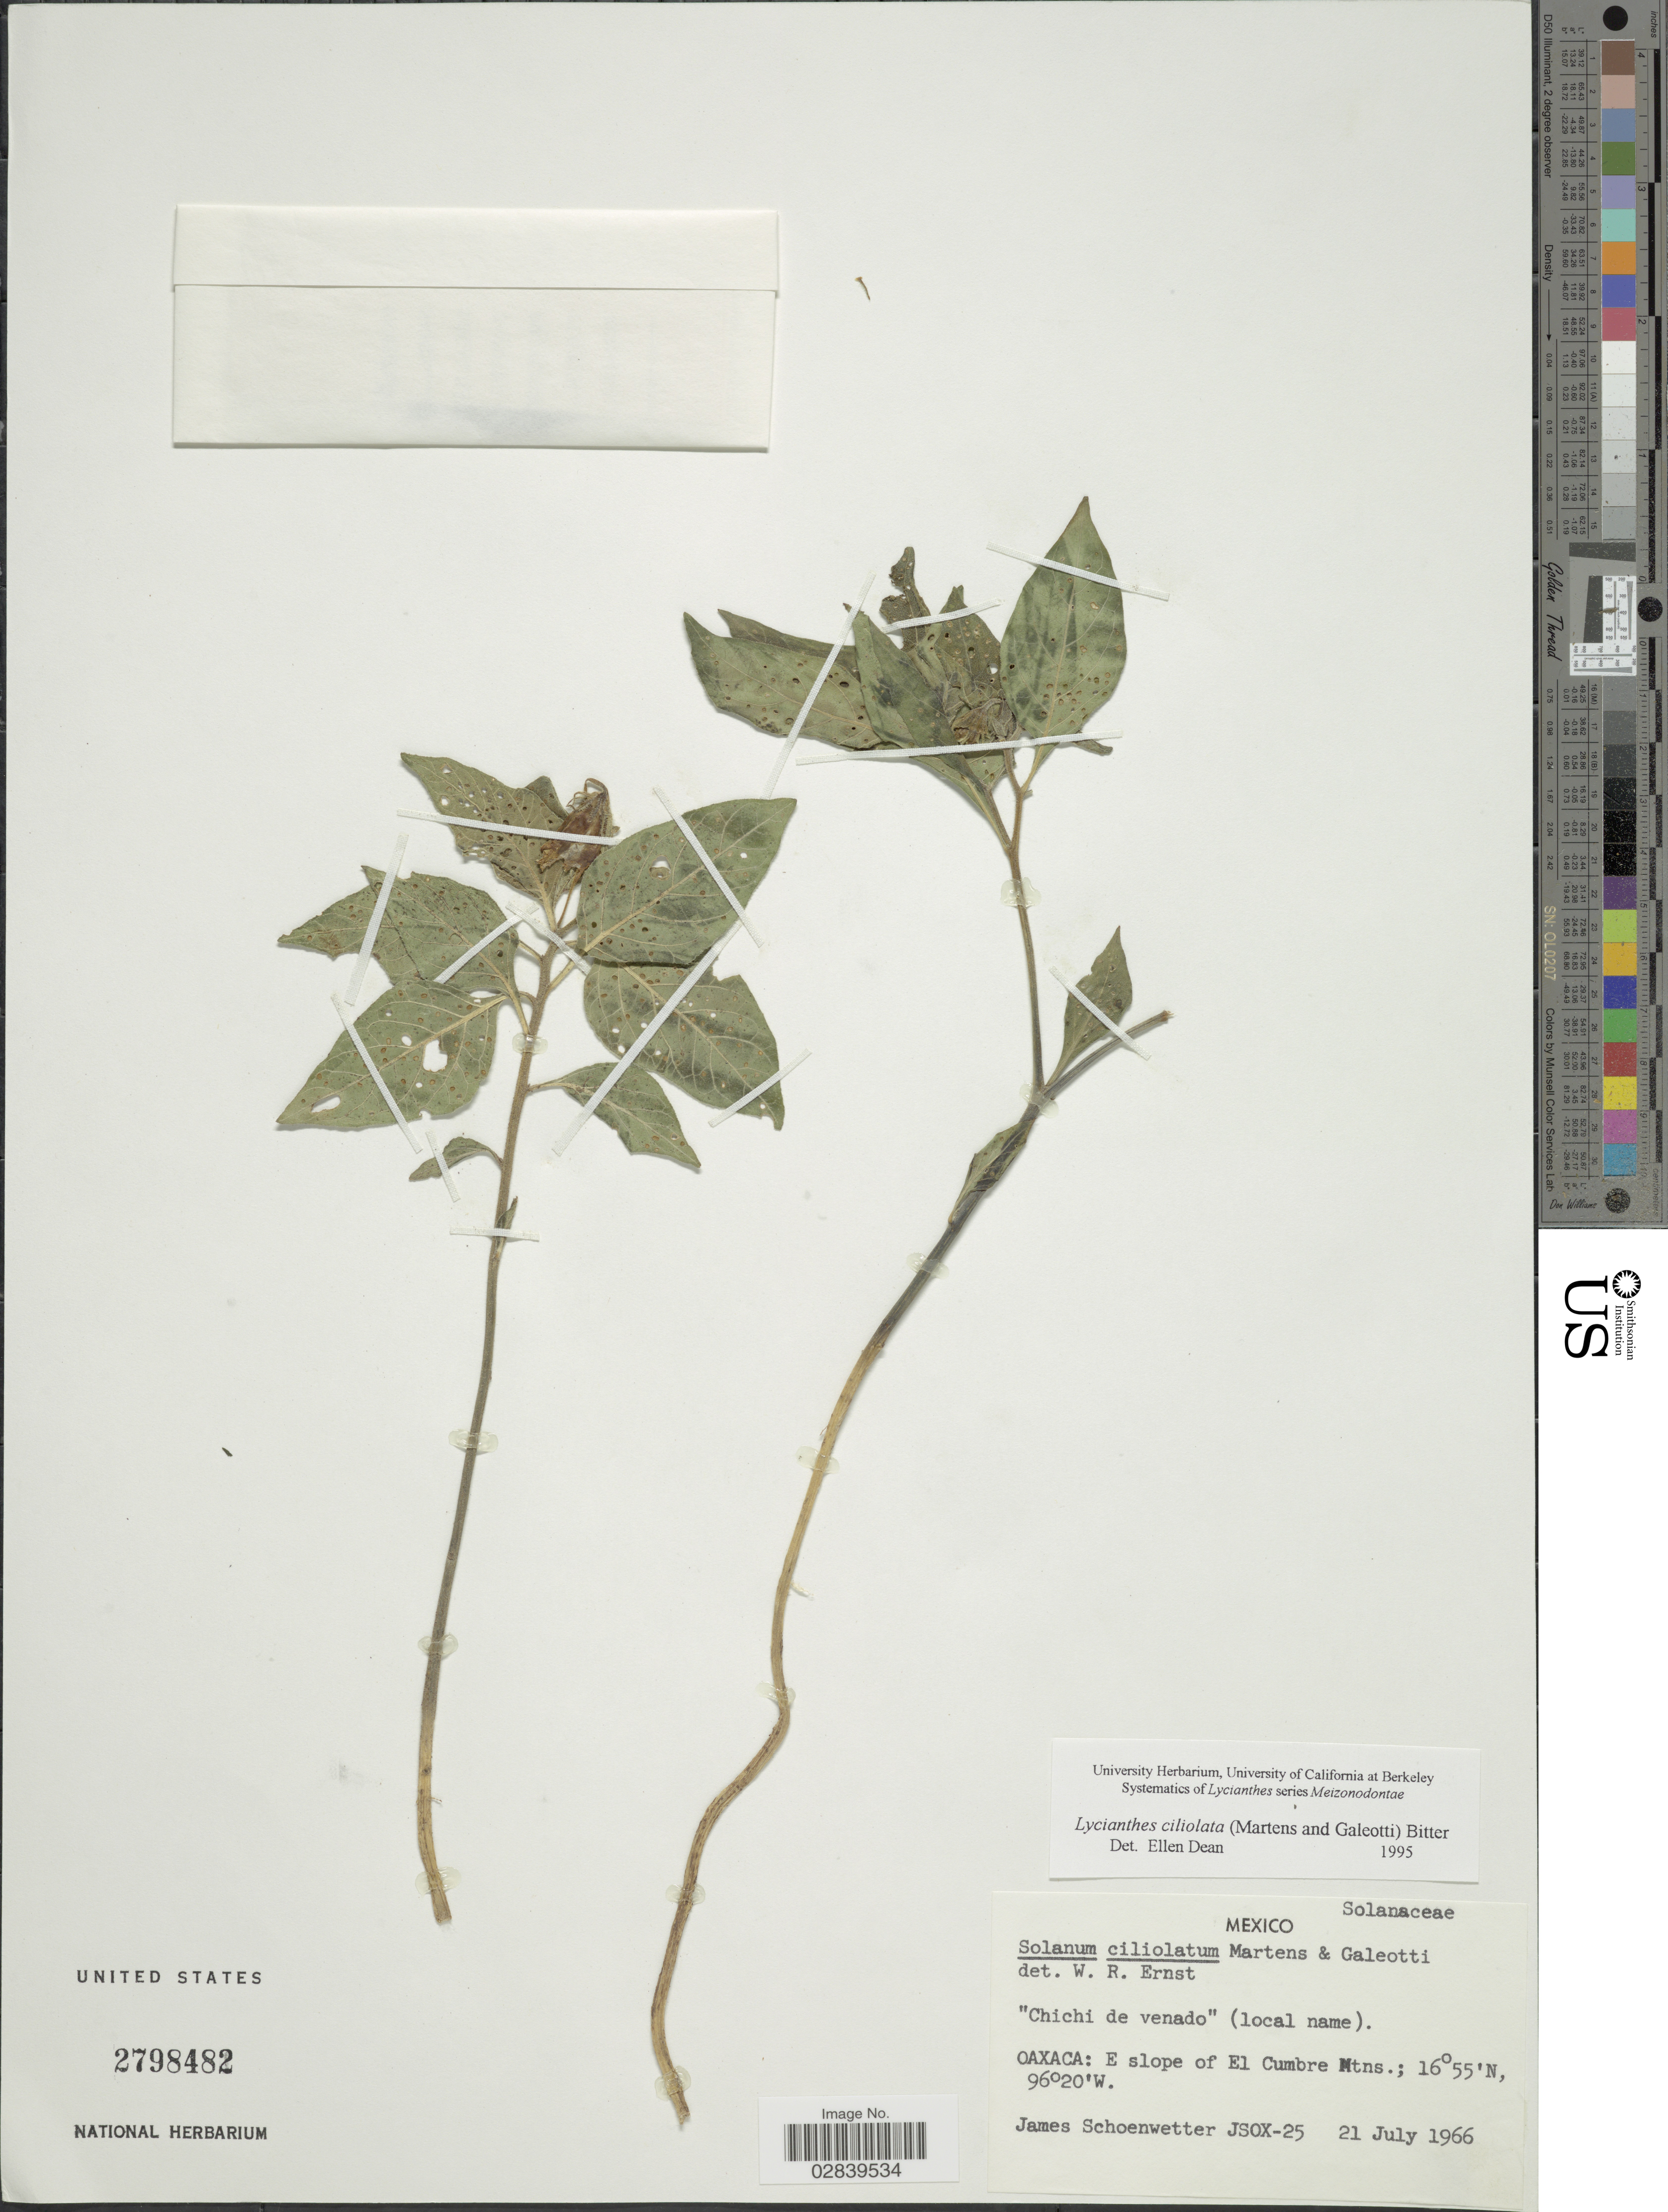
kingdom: Plantae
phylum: Tracheophyta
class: Magnoliopsida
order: Solanales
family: Solanaceae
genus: Lycianthes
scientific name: Lycianthes ciliolata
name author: (M. Martens & Galeotti) Bitter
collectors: J. Schoenwetter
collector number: JSOX-25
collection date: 1966-07-21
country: Mexico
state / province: Oaxaca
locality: E slope of El Cumbre Mtns.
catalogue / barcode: US 2798482